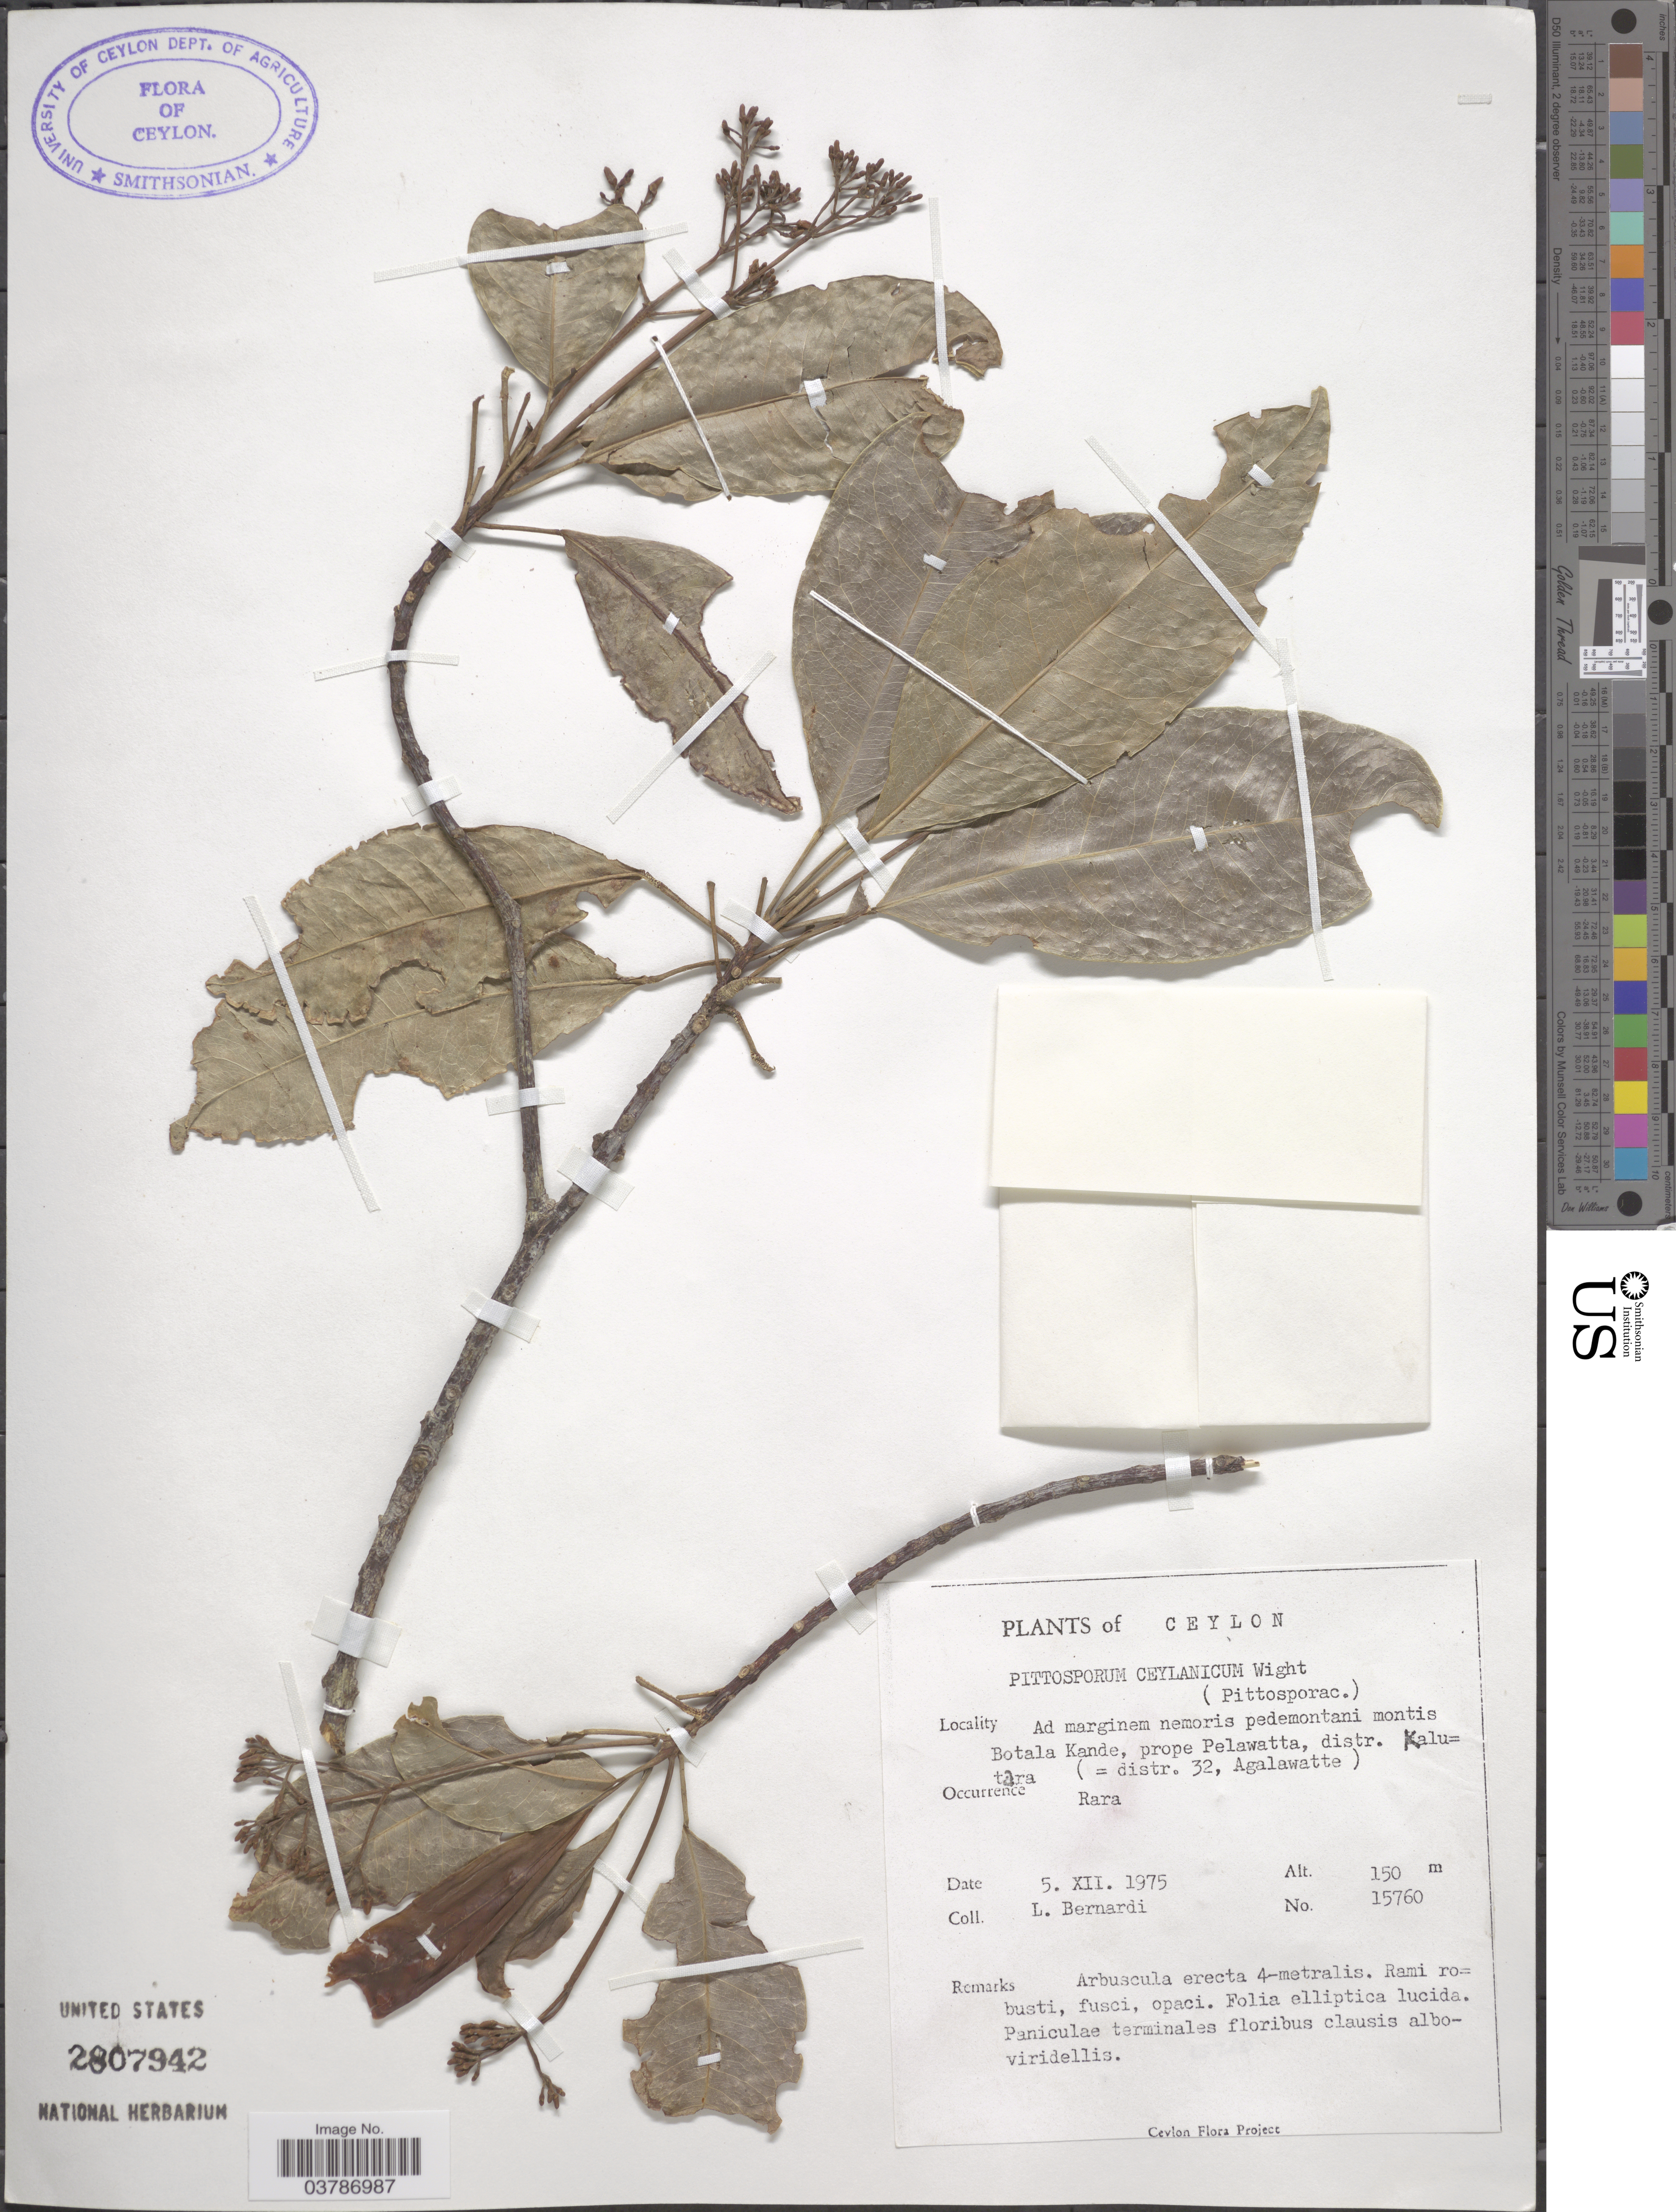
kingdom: Plantae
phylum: Tracheophyta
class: Magnoliopsida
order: Apiales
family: Pittosporaceae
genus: Pittosporum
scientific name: Pittosporum ceylanicum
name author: Wight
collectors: L. Bernardi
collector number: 15760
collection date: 1975-07-05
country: Sri Lanka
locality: Ceylon. Botala Kande, prope Pelawatta, distr. Kalutara (= distr. 32, Agalawatte )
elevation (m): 150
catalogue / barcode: US 2807942